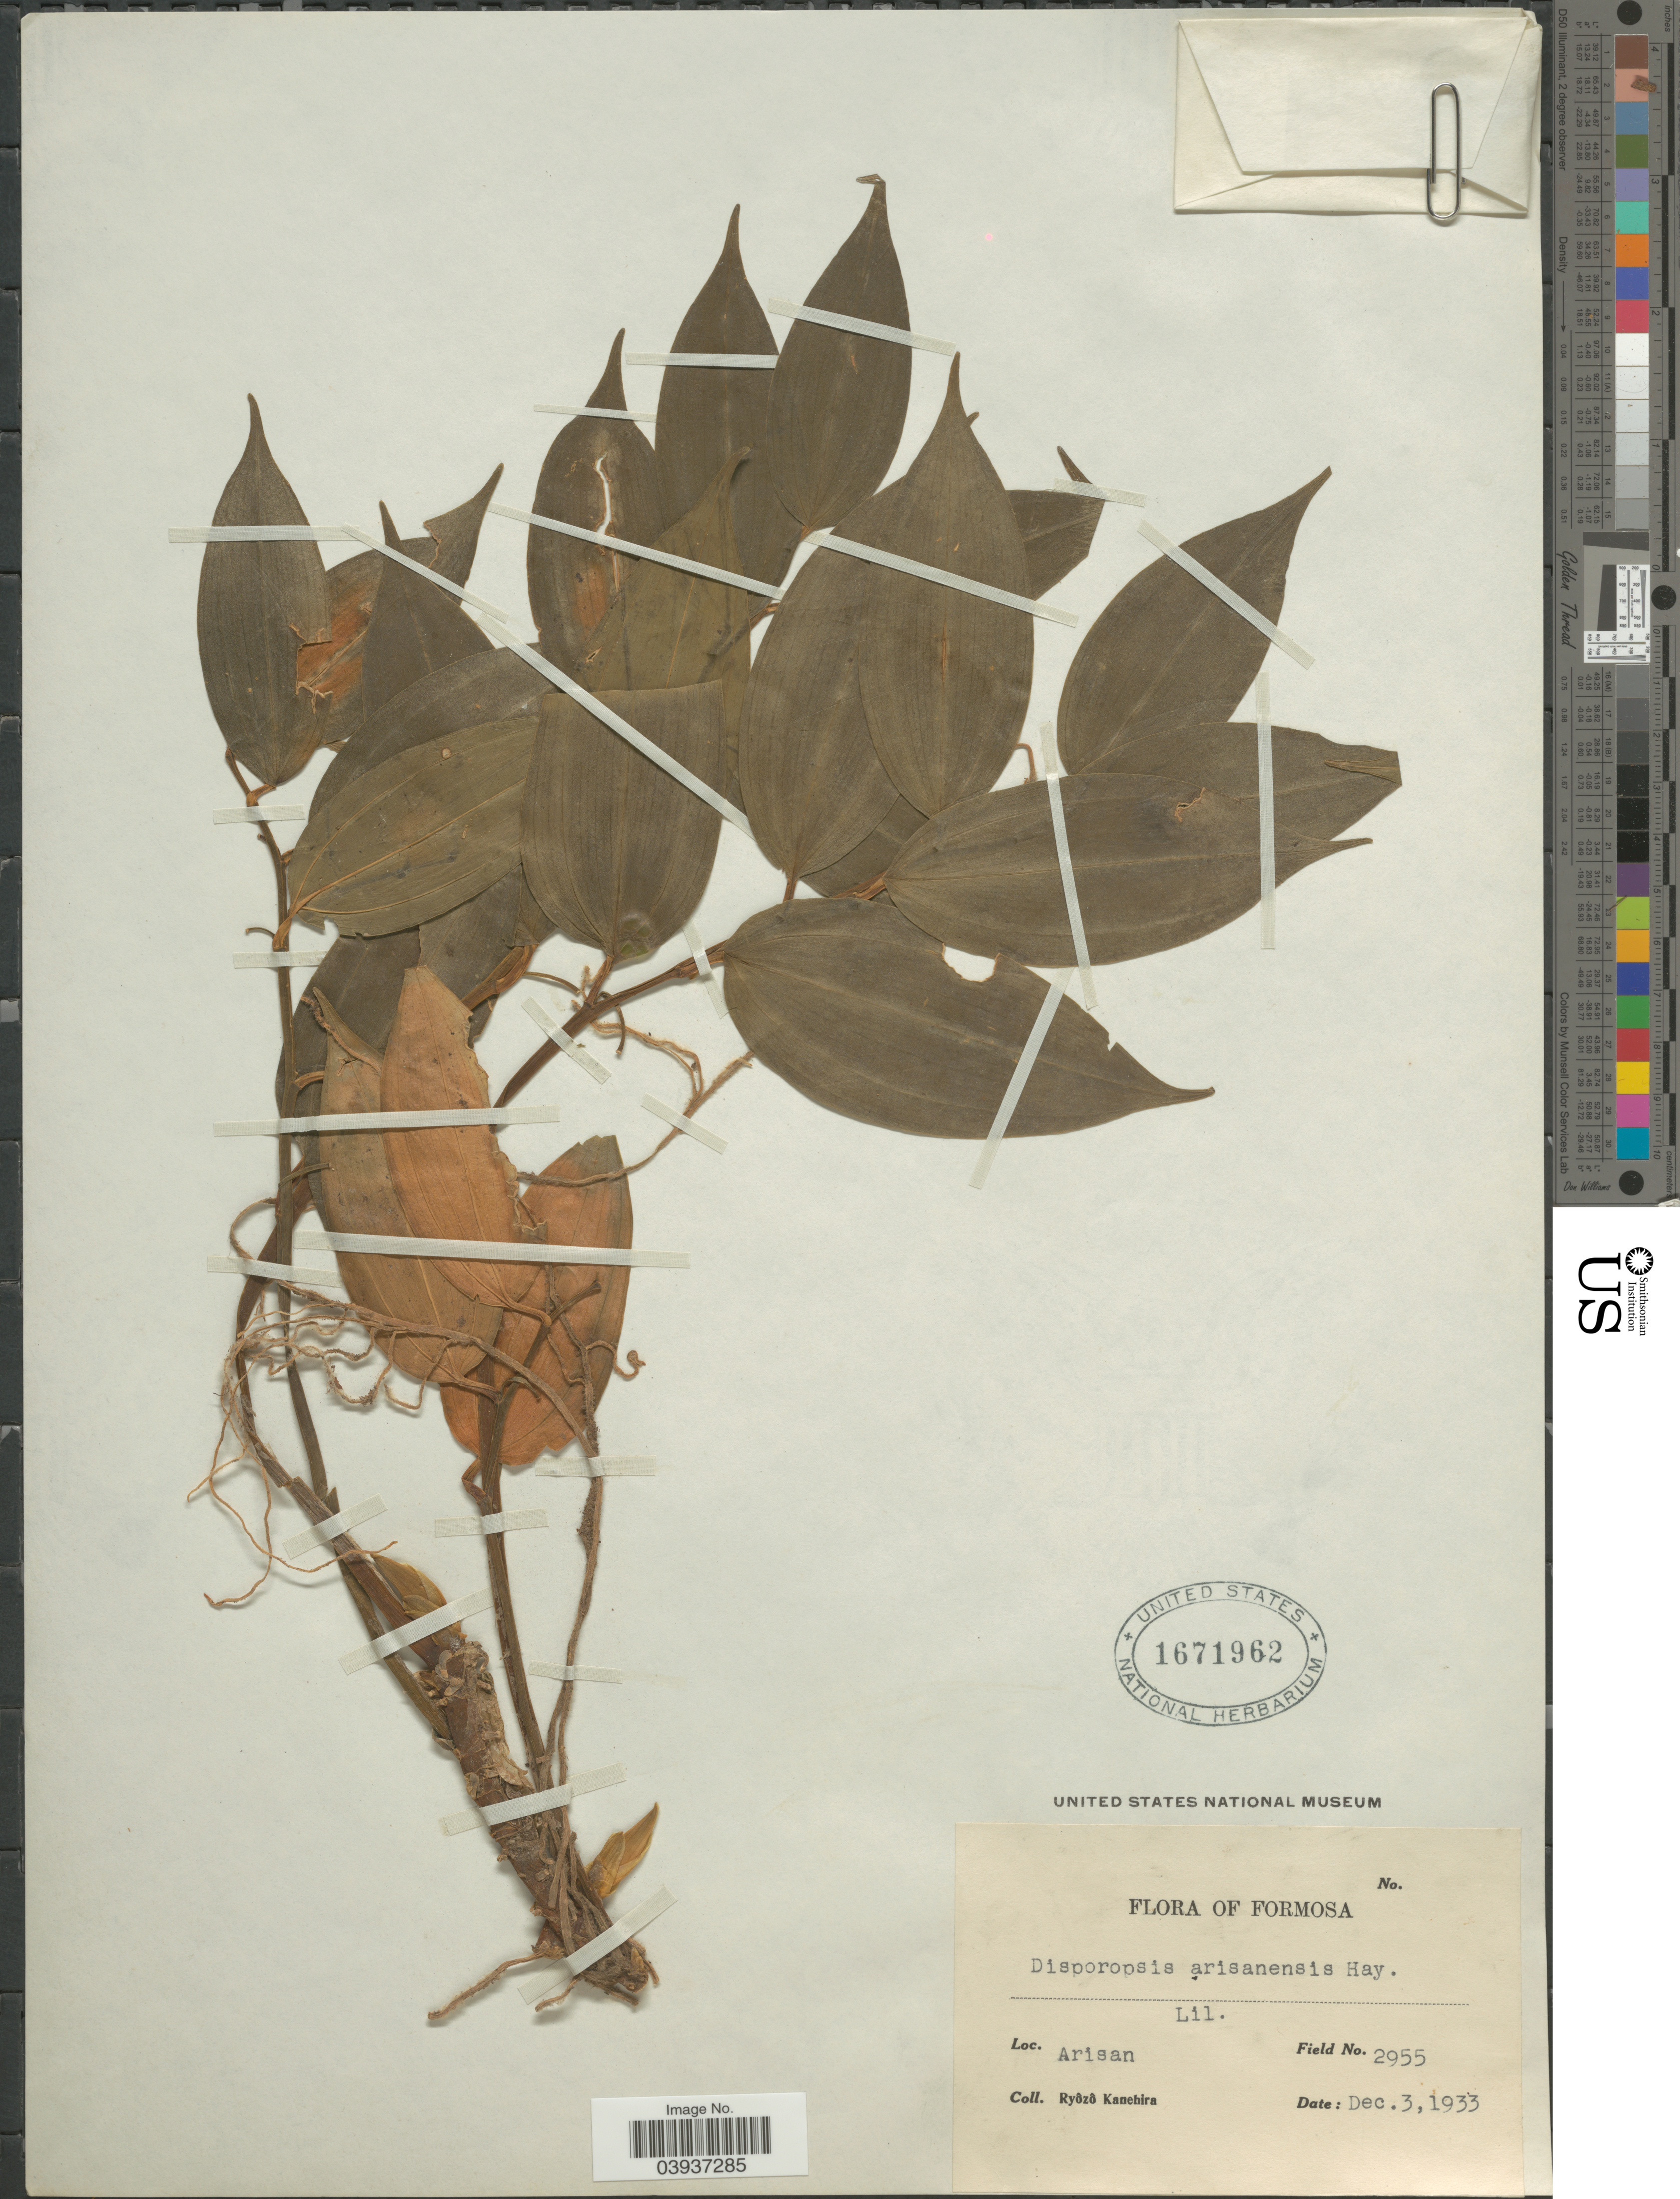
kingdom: Plantae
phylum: Tracheophyta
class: Liliopsida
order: Asparagales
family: Asparagaceae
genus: Disporopsis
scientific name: Disporopsis arisanensis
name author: Hayata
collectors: R. Kanehira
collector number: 2955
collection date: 1933-12-03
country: Taiwan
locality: Formosa. Arisan.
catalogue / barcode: US 1671962